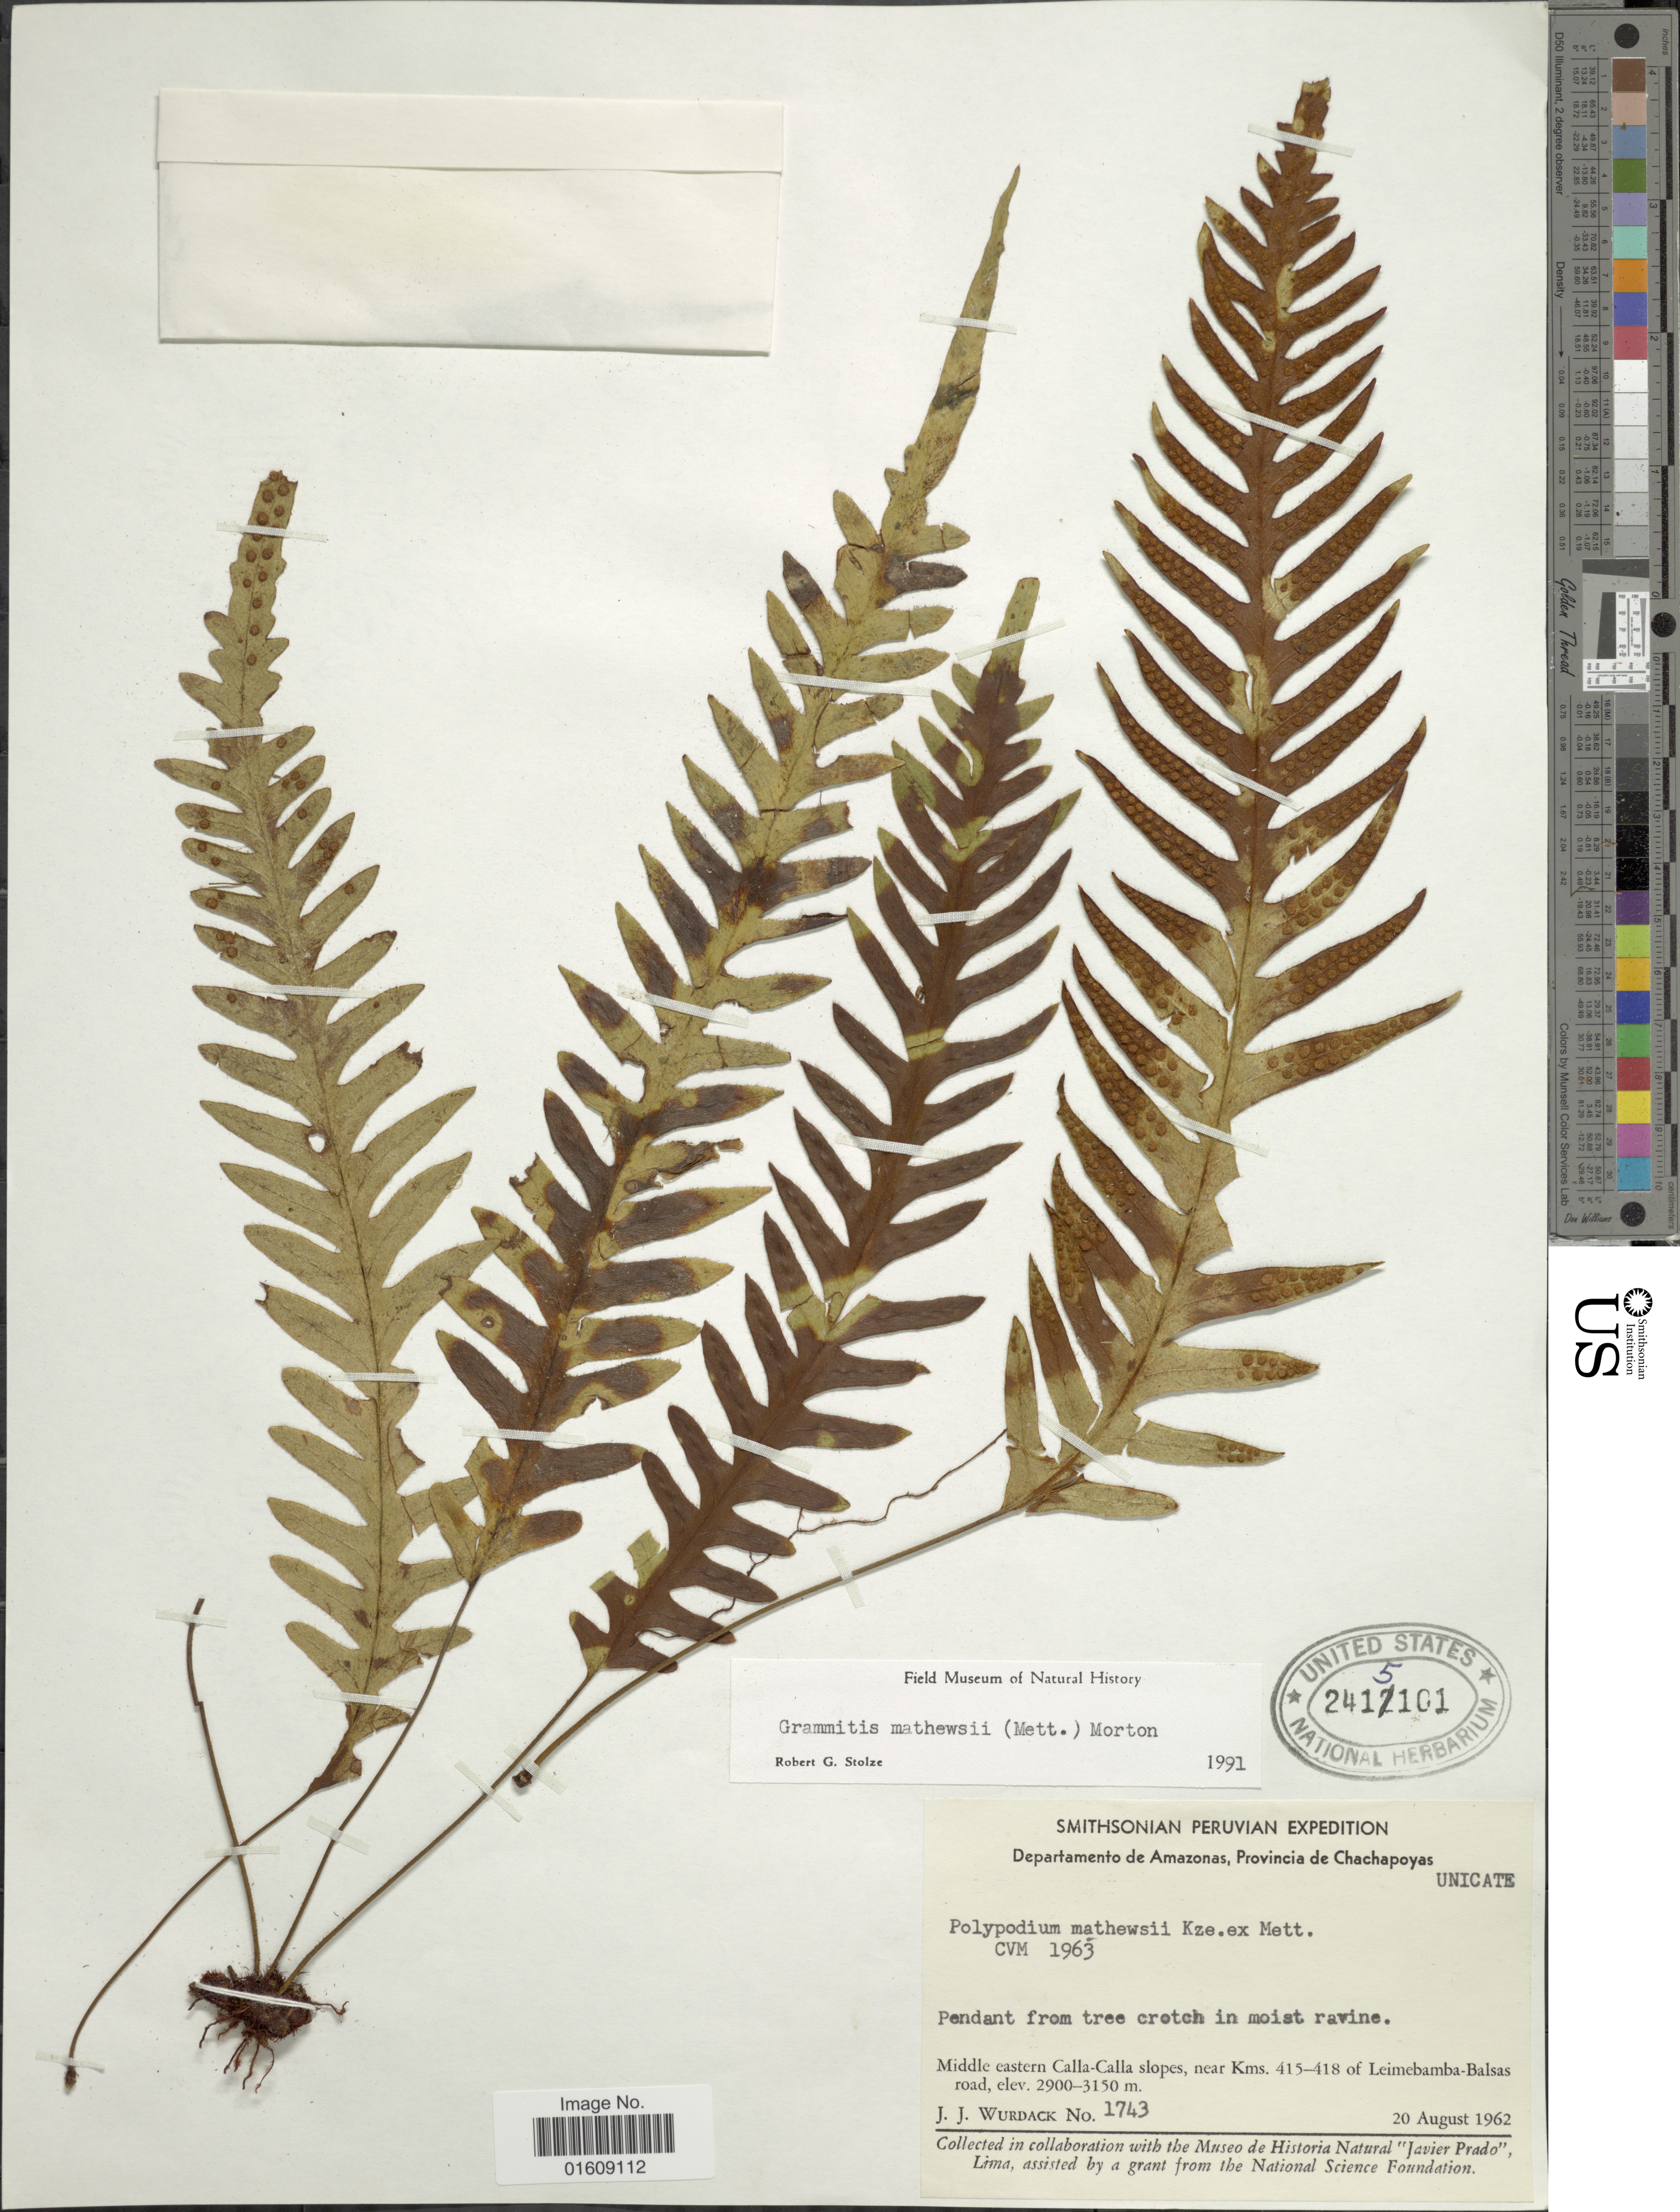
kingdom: Plantae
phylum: Tracheophyta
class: Polypodiopsida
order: Polypodiales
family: Polypodiaceae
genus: Zygophlebia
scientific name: Zygophlebia mathewsii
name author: (Kunze ex Mett.) L.E. Bishop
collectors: J. J. Wurdack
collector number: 1743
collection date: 1962-08-20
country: Peru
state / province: Amazonas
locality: Departamento de Amazonas, Provincia de Chachapoyas, Middle eastern Calla-Calla slopes, near Kms. 415-418 of Leimebamba-Balsas road.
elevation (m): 2900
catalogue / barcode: US 2415101